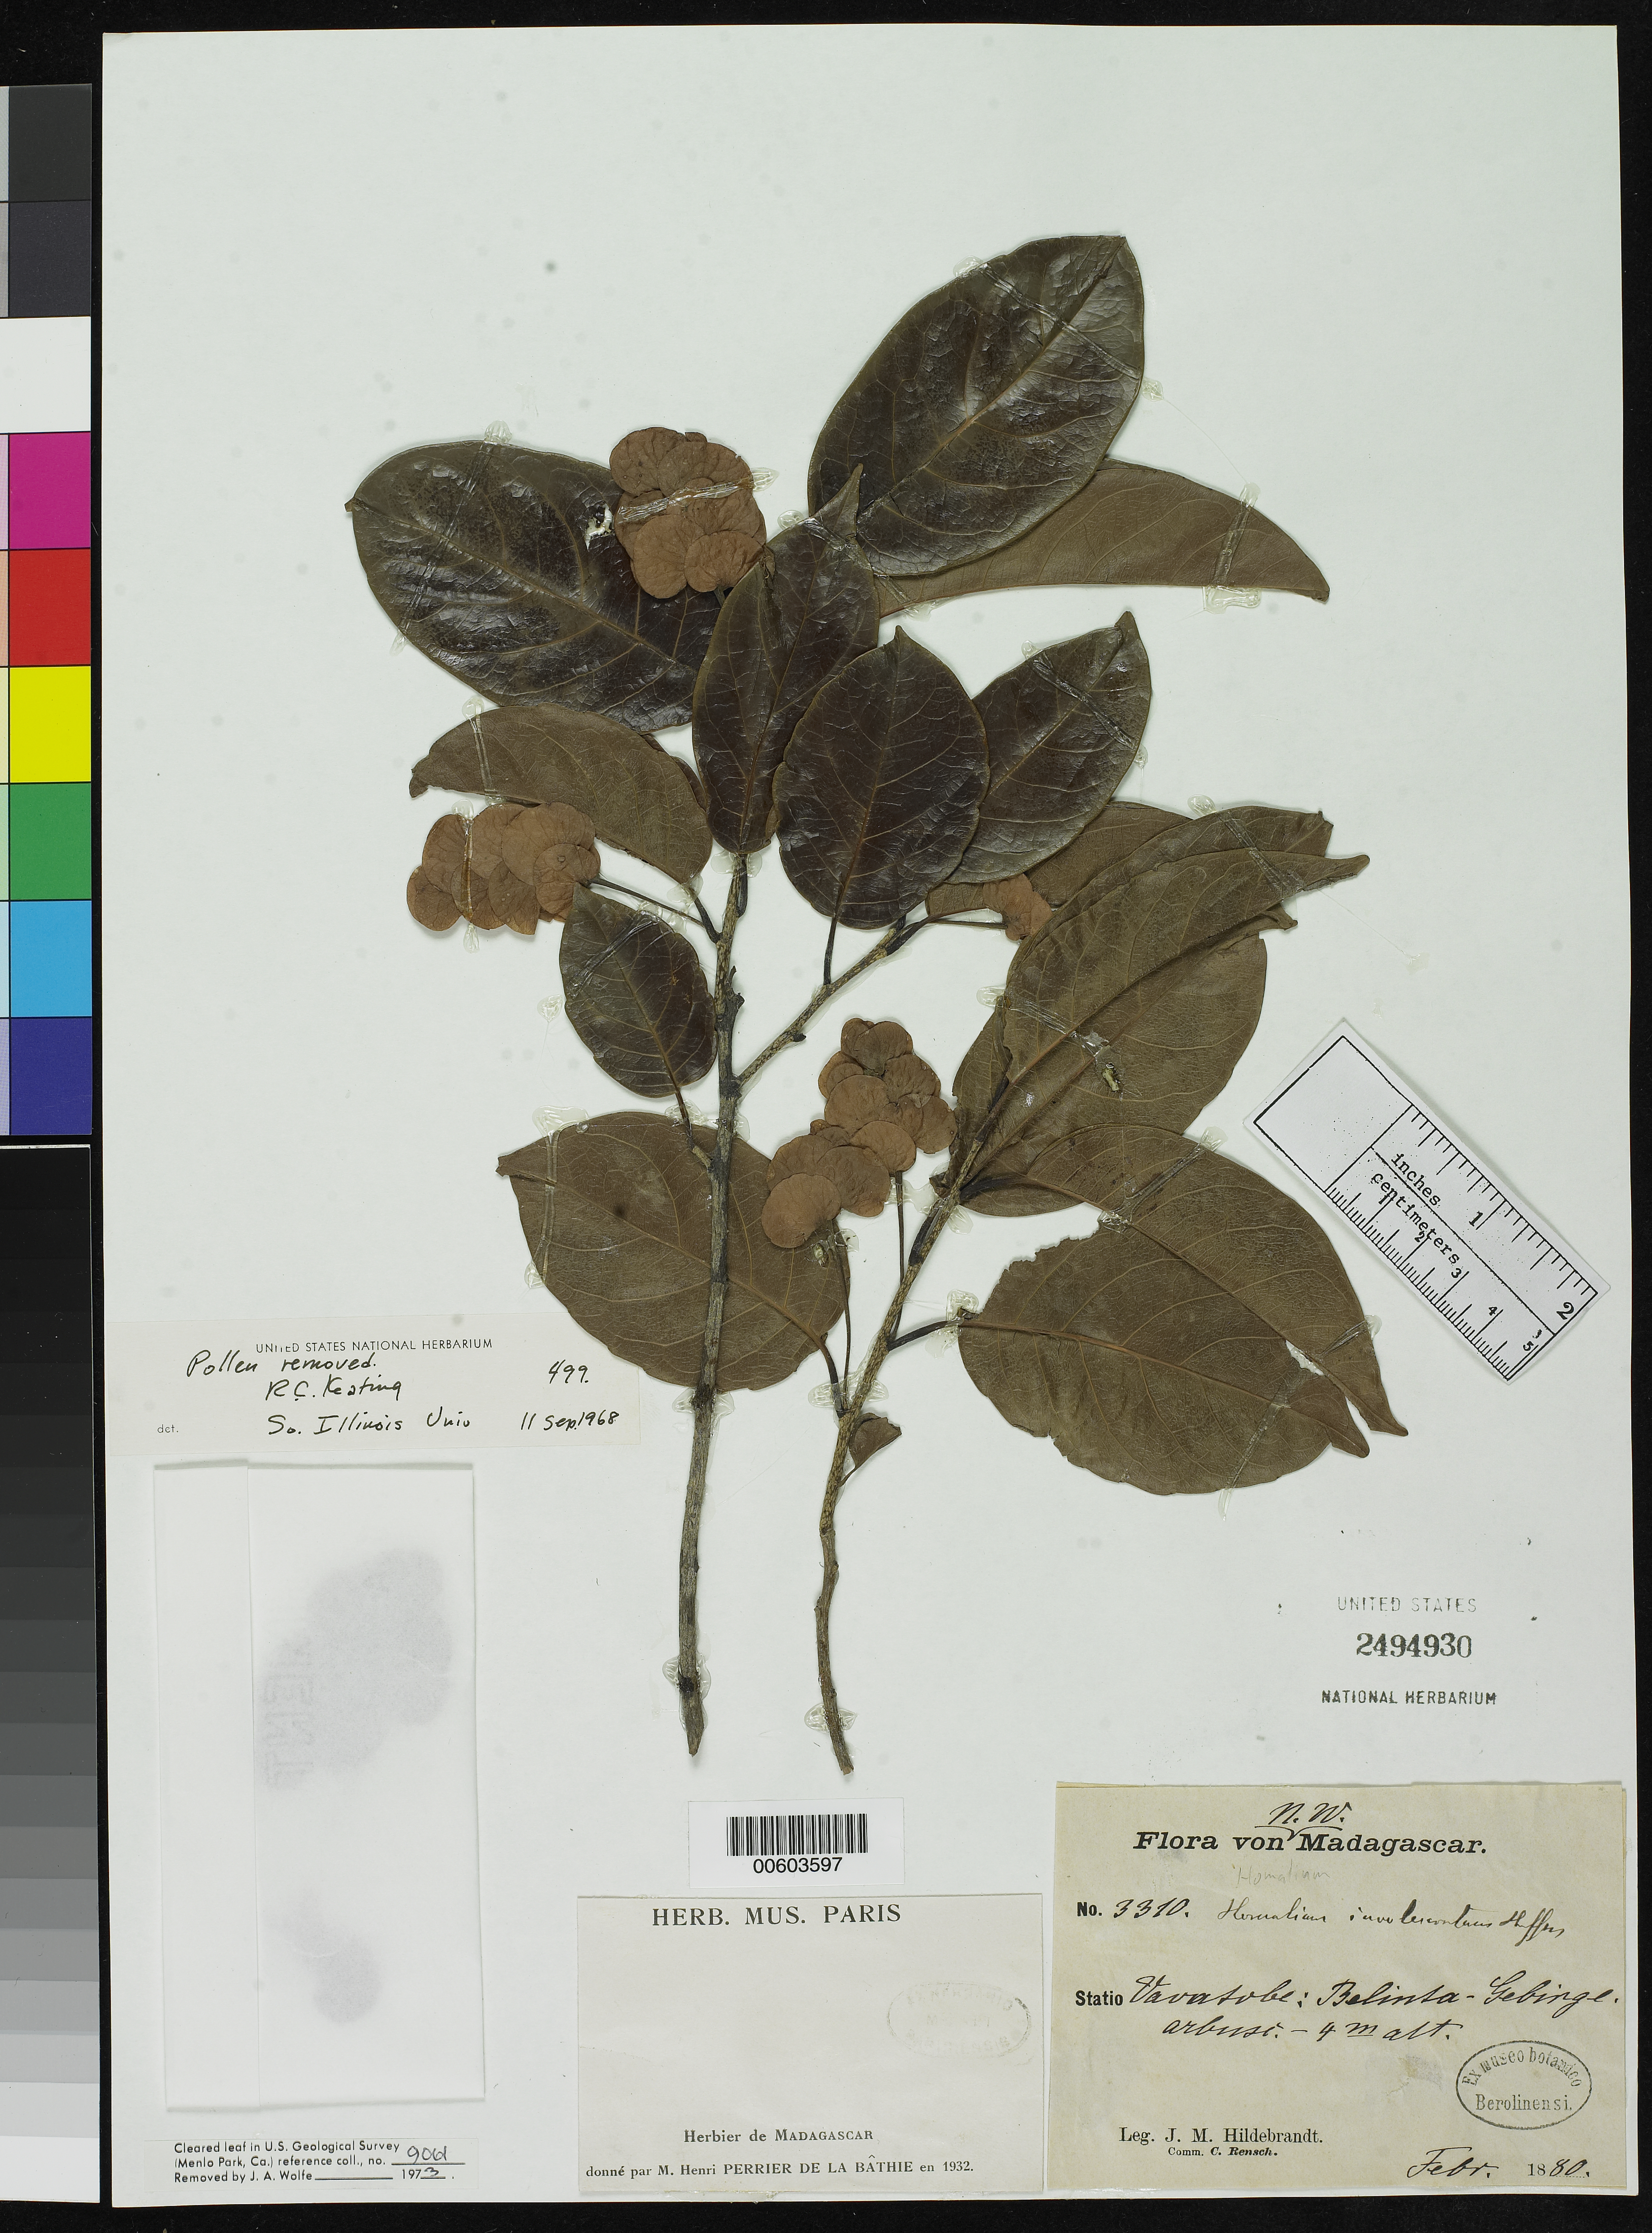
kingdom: Plantae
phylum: Tracheophyta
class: Magnoliopsida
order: Malpighiales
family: Salicaceae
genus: Homalium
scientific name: Homalium hildebrandtii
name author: Baill.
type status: Isotype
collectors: J. Hildebrandt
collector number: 3310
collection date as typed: Feb 1880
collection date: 1880-02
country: Madagascar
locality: Vavatobe, Belinta -Gebingl.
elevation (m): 4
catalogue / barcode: US 2494930